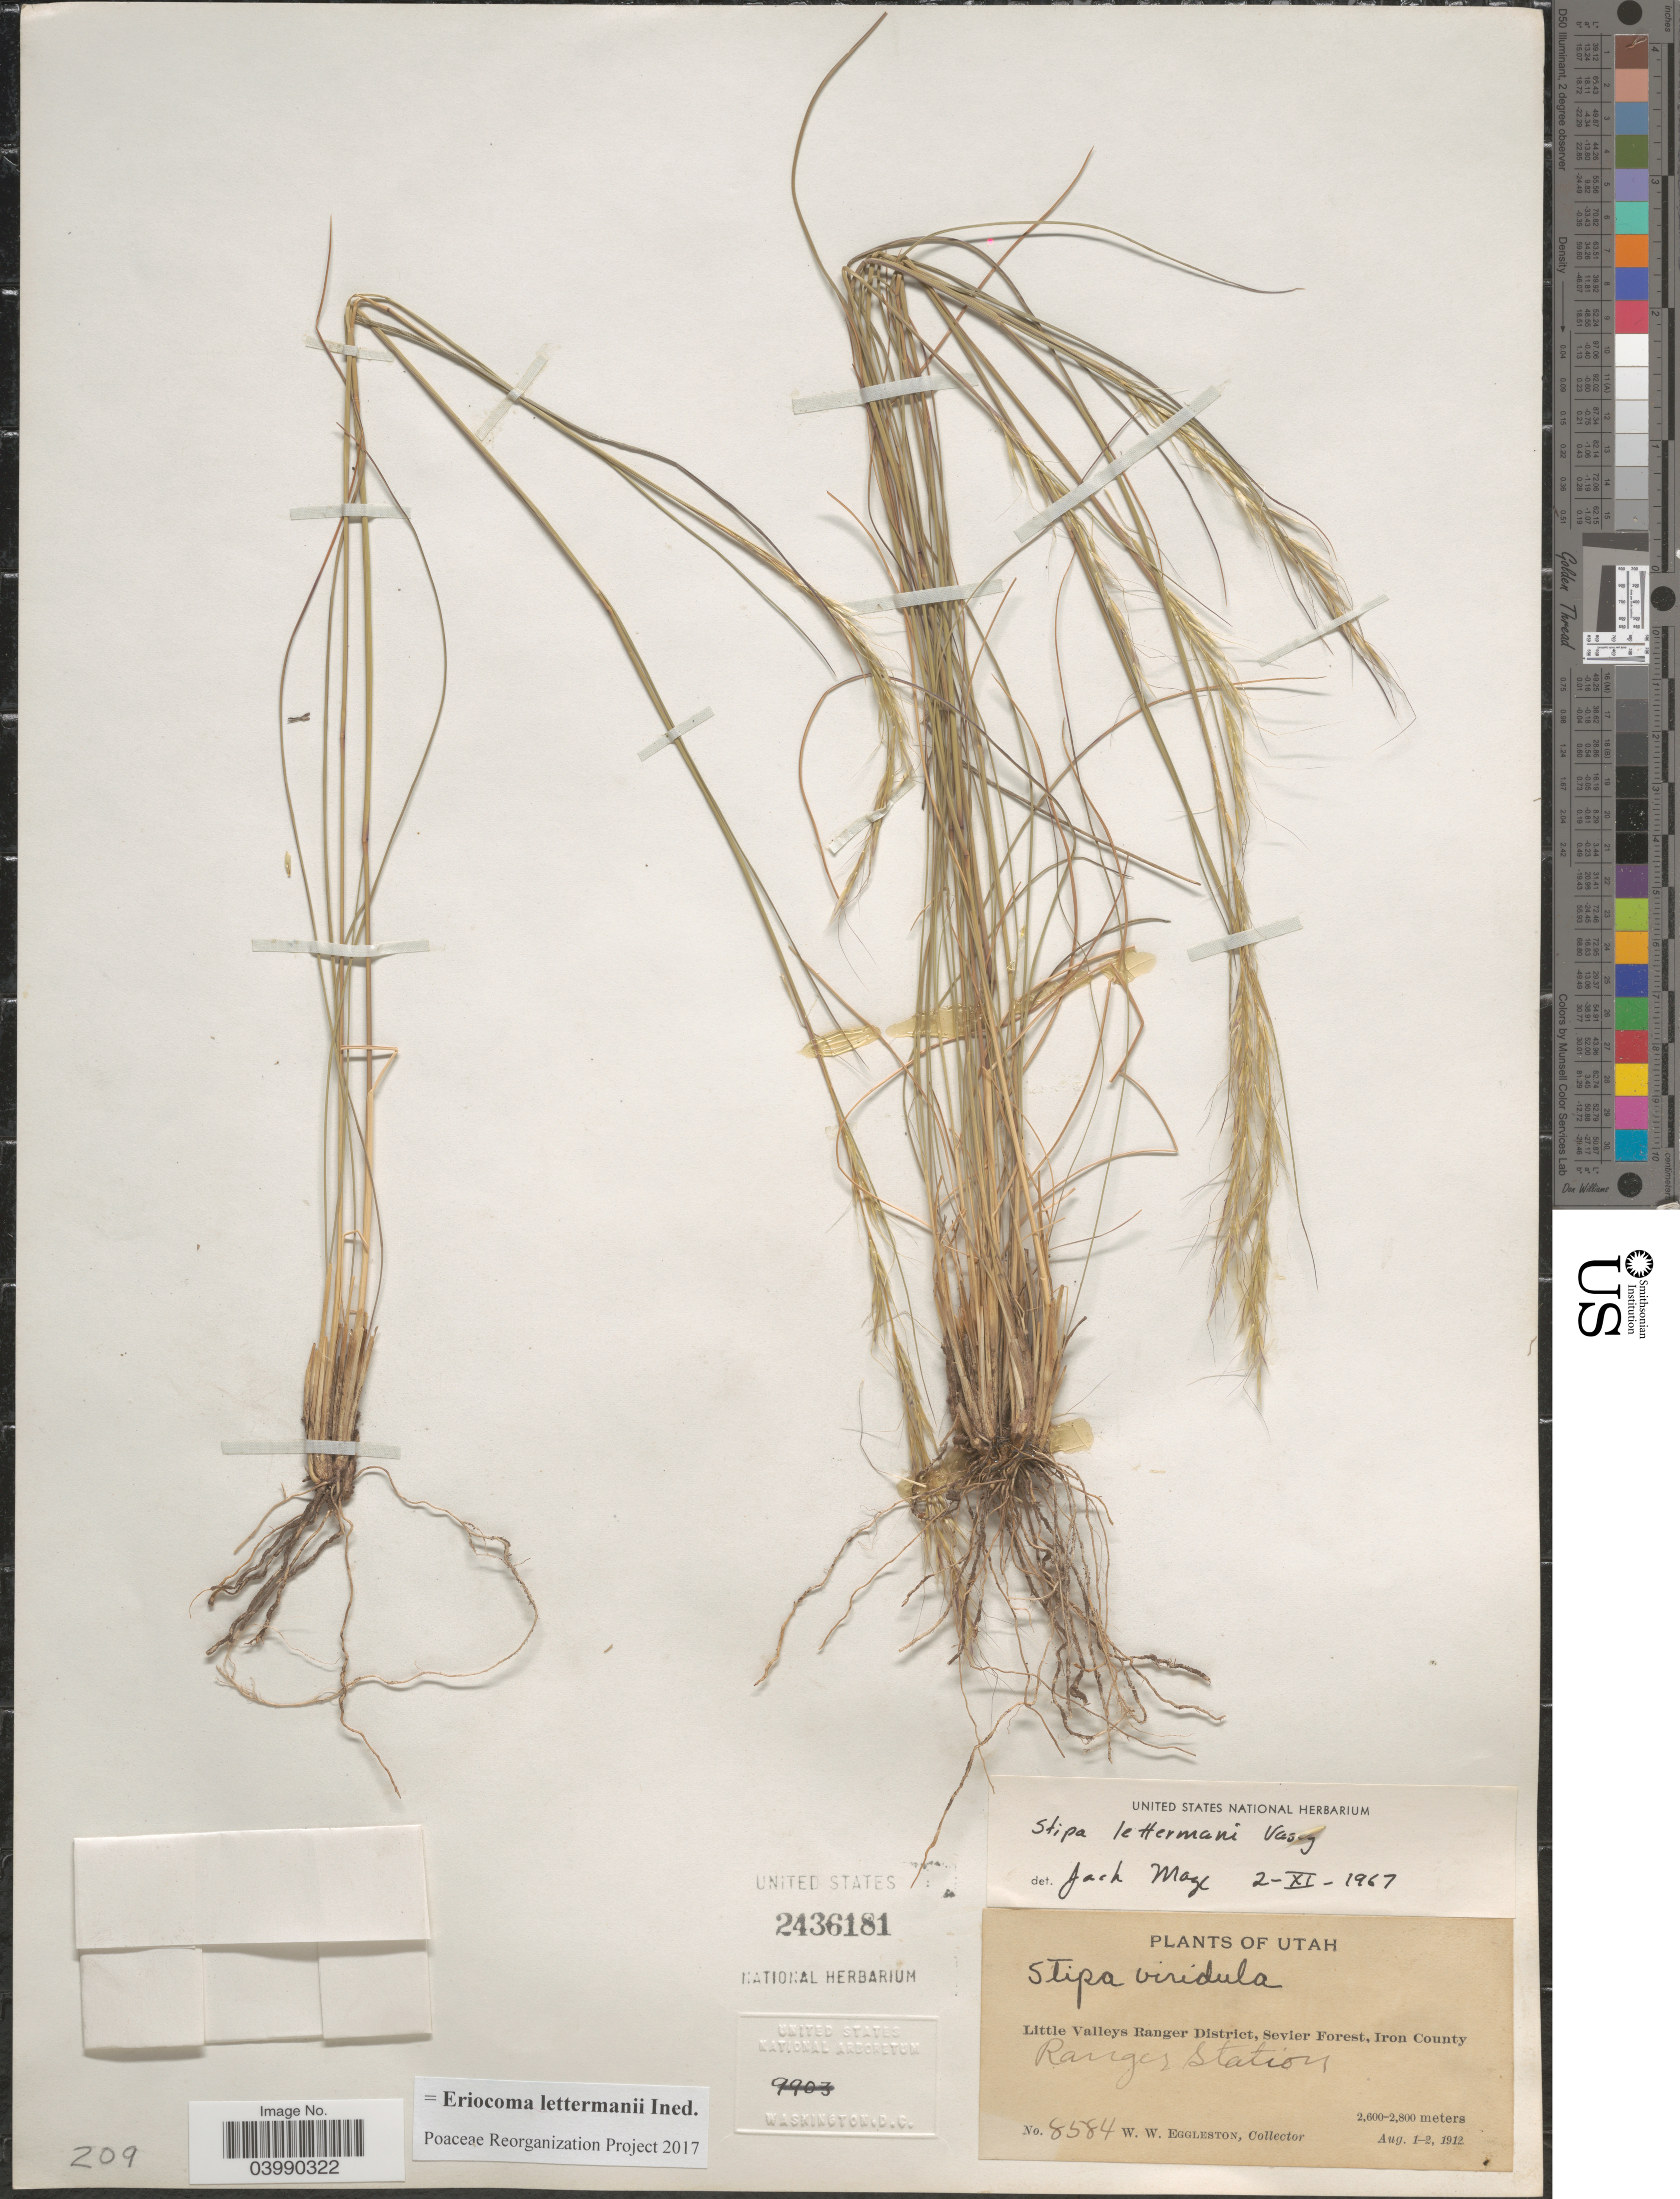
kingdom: Plantae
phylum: Tracheophyta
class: Liliopsida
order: Poales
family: Poaceae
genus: Eriocoma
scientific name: Eriocoma lettermanii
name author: (Vasey) Romasch.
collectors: W. W. Eggleston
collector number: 8584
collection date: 1912-08-01/1912-08-02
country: United States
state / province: Utah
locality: Little Valleys Ranger District, Sevier Forest, Iron County. Ranger Station.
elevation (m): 2600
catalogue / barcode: US 2436181